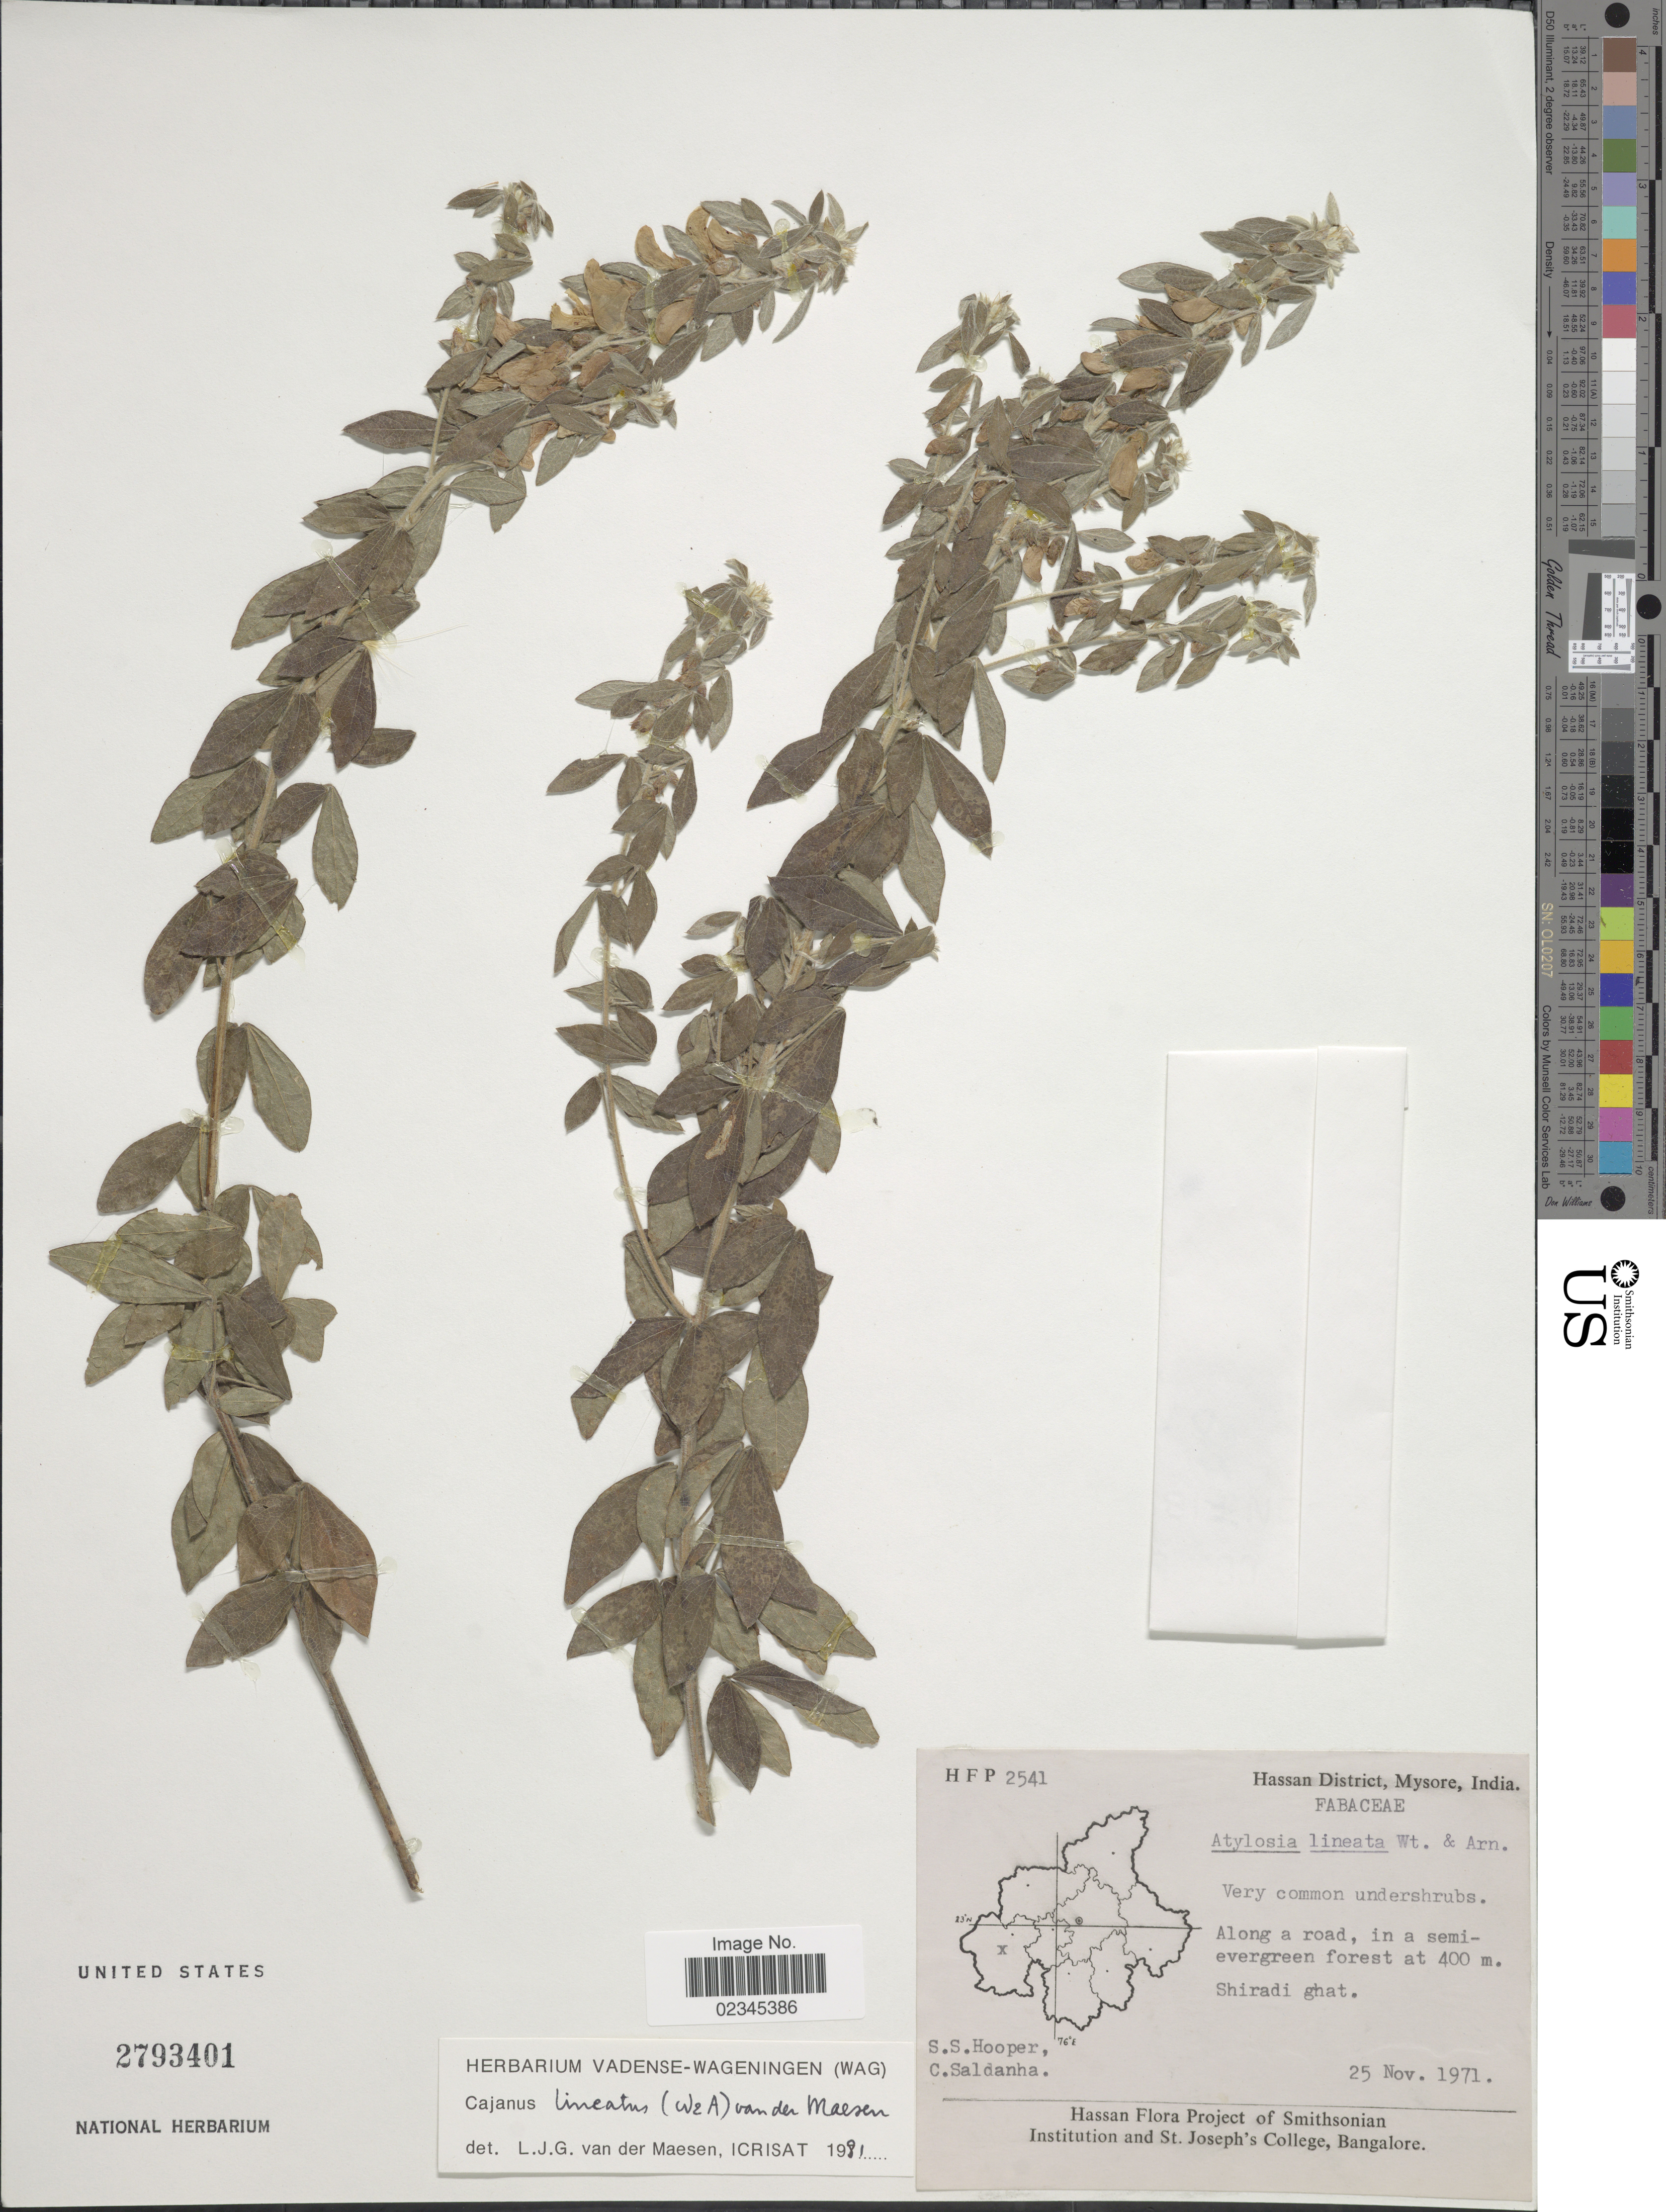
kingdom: Plantae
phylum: Tracheophyta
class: Magnoliopsida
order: Fabales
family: Fabaceae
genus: Cajanus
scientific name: Cajanus lineatus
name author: (Wight & Arn.) Maesen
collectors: S. S. Hooper & C. Saldanha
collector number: H F P 2541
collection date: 1971-11-25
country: India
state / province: Karnataka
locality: Hassan District, Mysore. Shiradi ghat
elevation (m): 400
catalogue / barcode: US 2793401